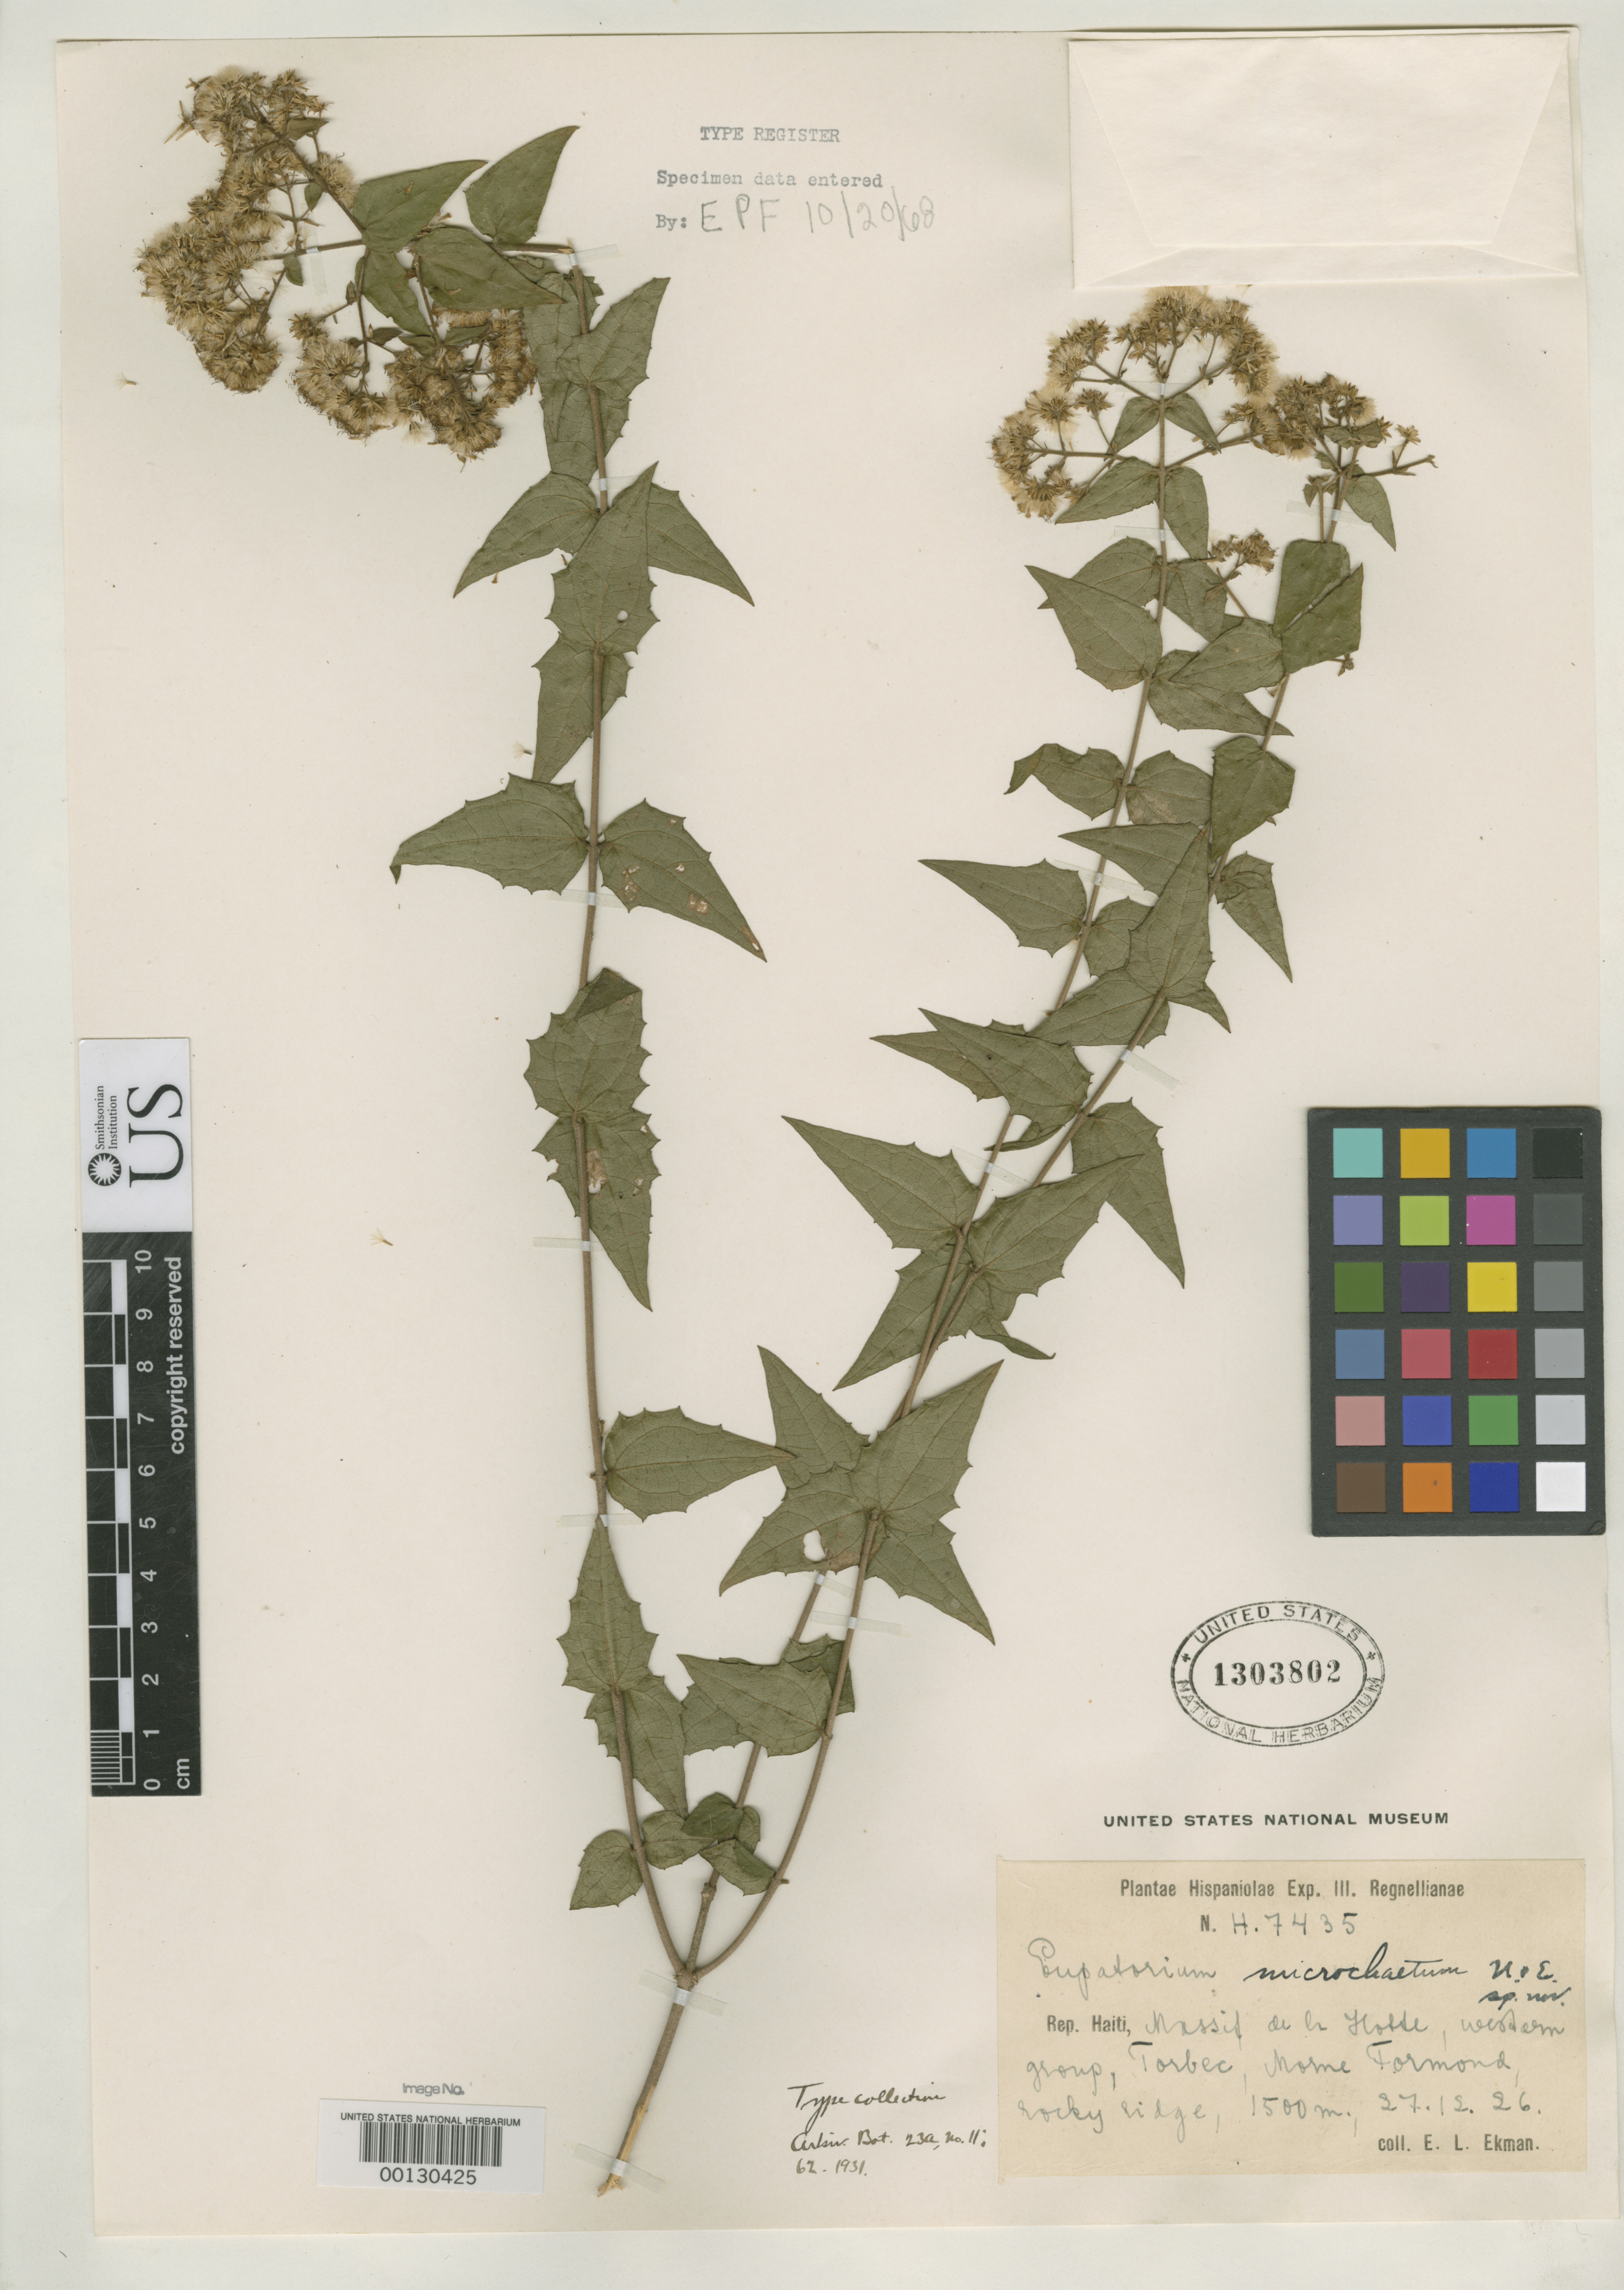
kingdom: Plantae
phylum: Tracheophyta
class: Magnoliopsida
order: Asterales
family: Asteraceae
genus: Eupatorium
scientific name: Eupatorium microchaetum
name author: Urb. & Ekman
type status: Isotype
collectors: E. L. Ekman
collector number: H 7435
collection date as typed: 27 Dec 1926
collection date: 1926-12-27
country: Haiti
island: Hispaniola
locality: Massif de la Hotte, western group, Torbec, Morne Formond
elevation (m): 1500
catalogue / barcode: US 1303802